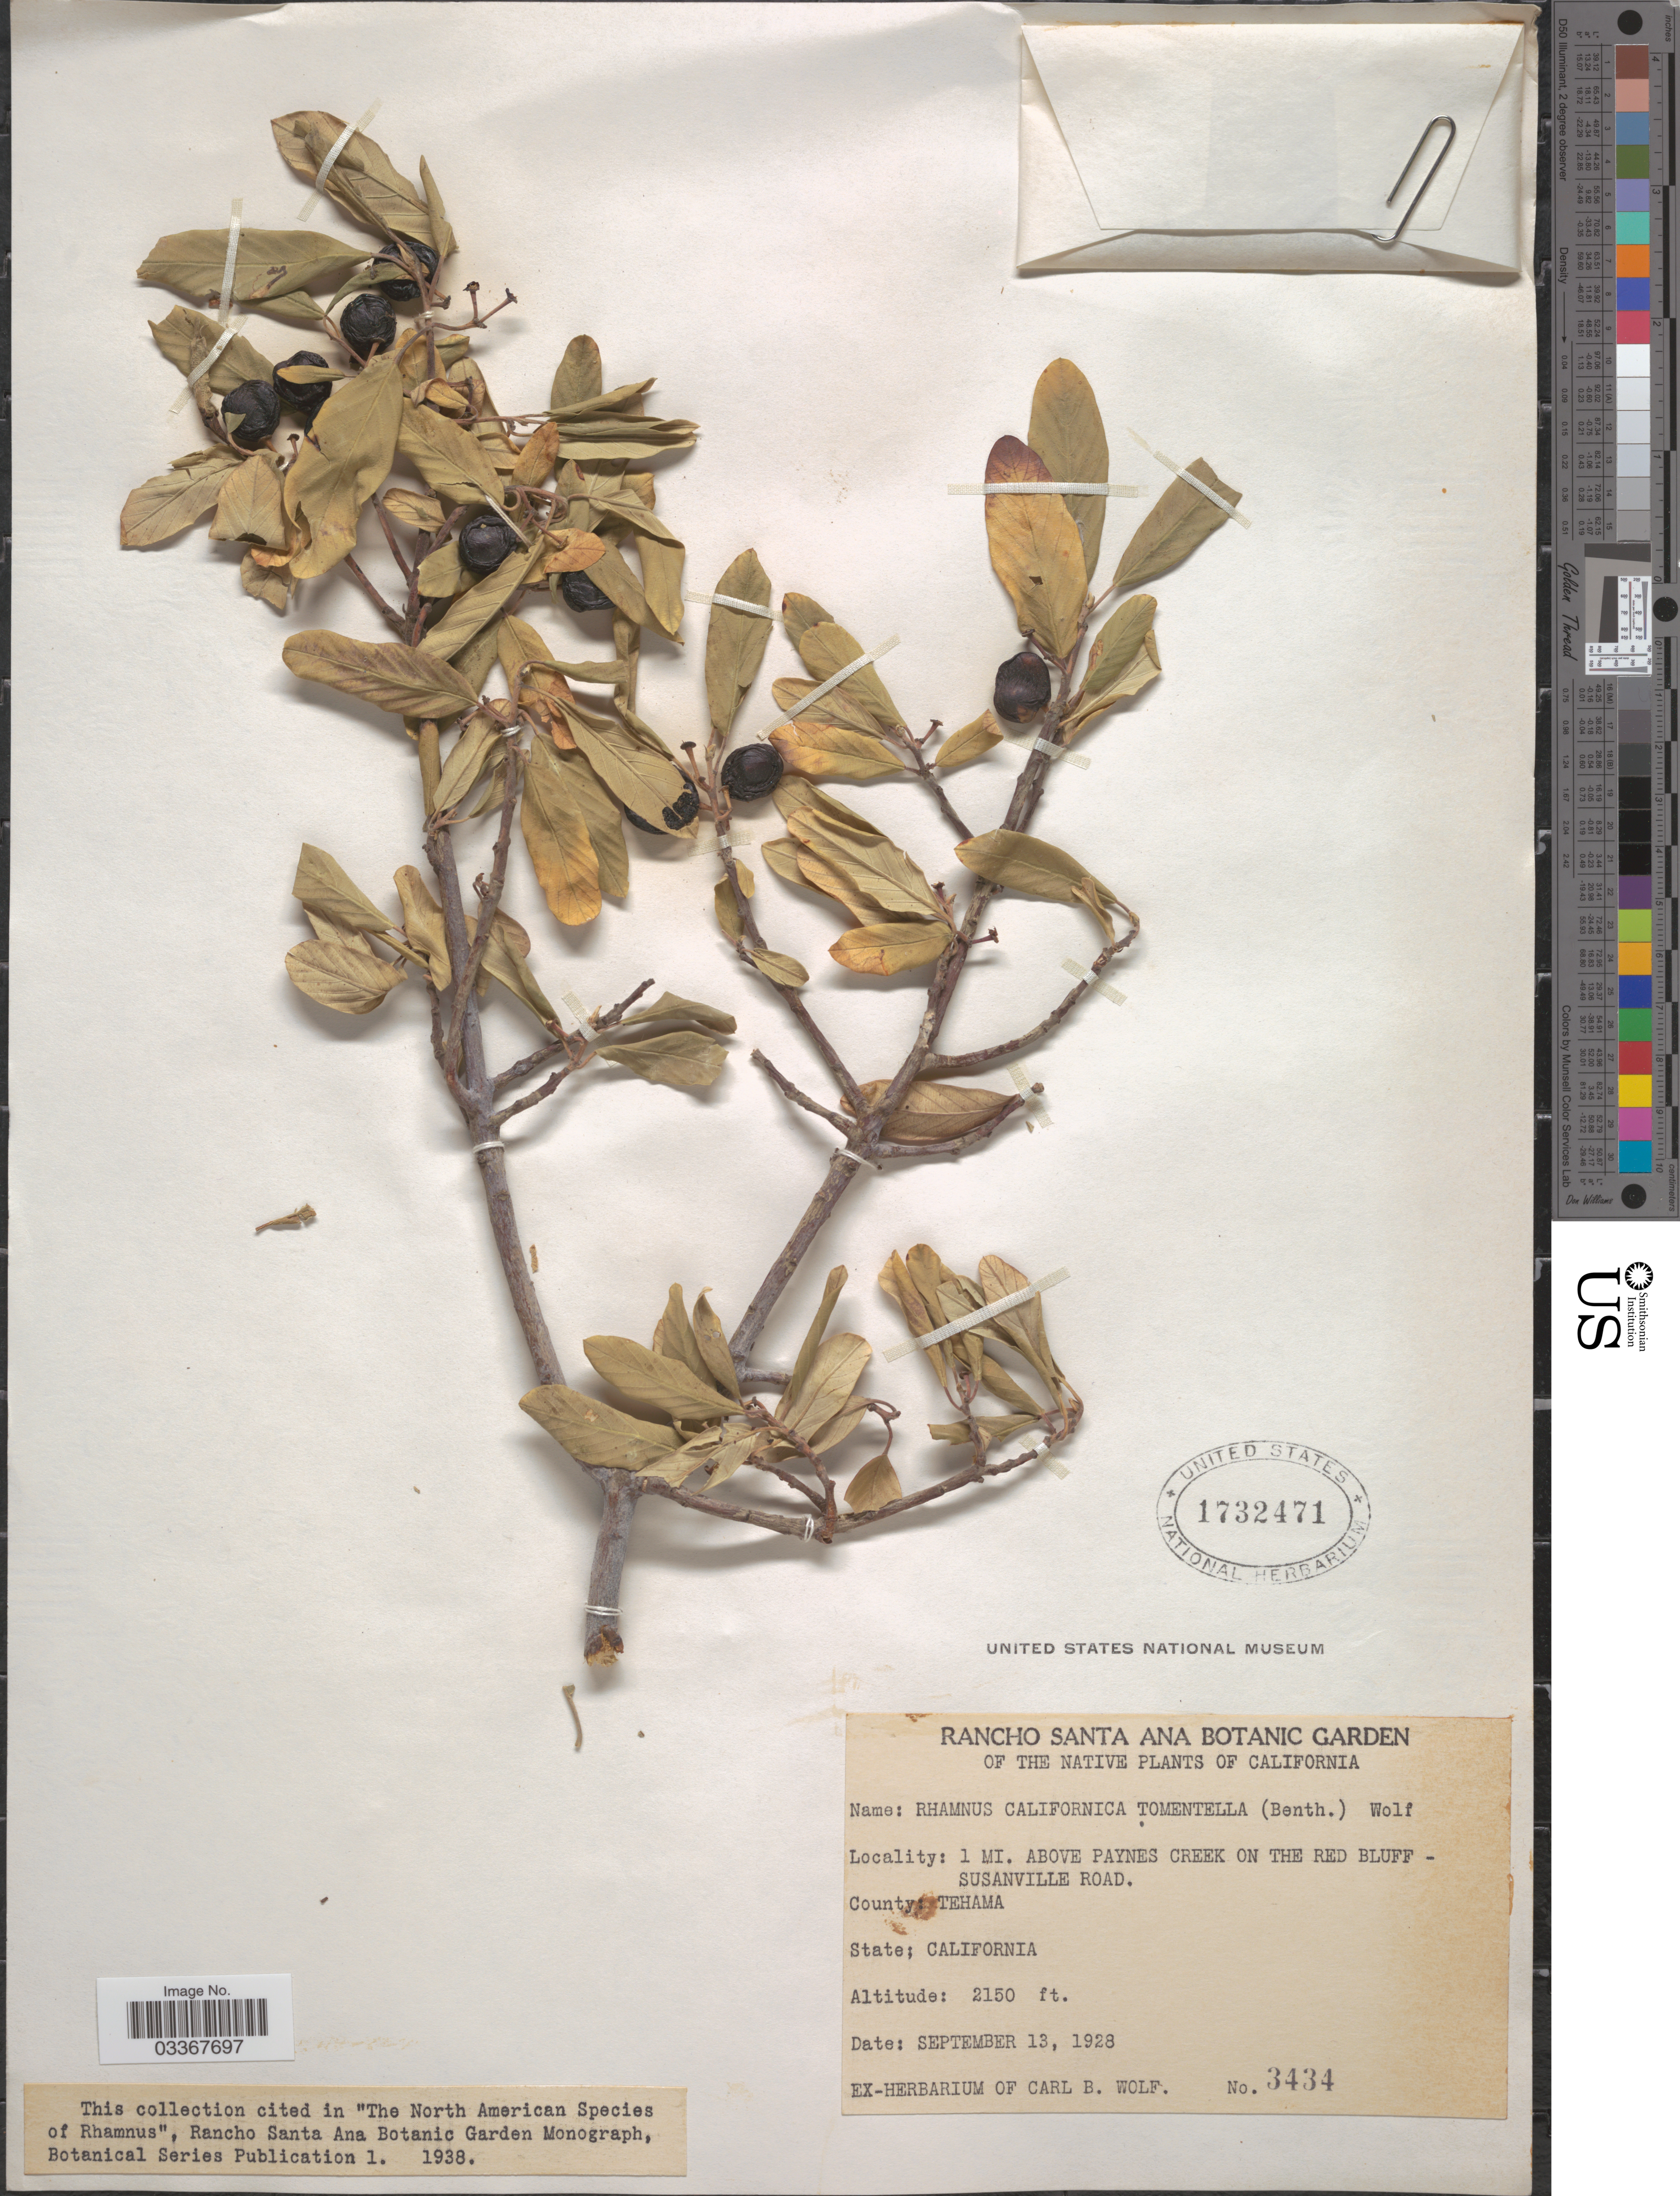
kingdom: Plantae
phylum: Tracheophyta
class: Magnoliopsida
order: Rosales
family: Rhamnaceae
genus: Frangula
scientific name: Frangula californica subsp. tomentella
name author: (Benth.) Kartesz & Gandhi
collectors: ex herb. Carl B. Wolf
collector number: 3434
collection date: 1928-09-13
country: United States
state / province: California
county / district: Tehama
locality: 1 mt. above Paynes Creek on the Red Bluff - Susanville Road, County: Tehama.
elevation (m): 655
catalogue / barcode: US 1732471